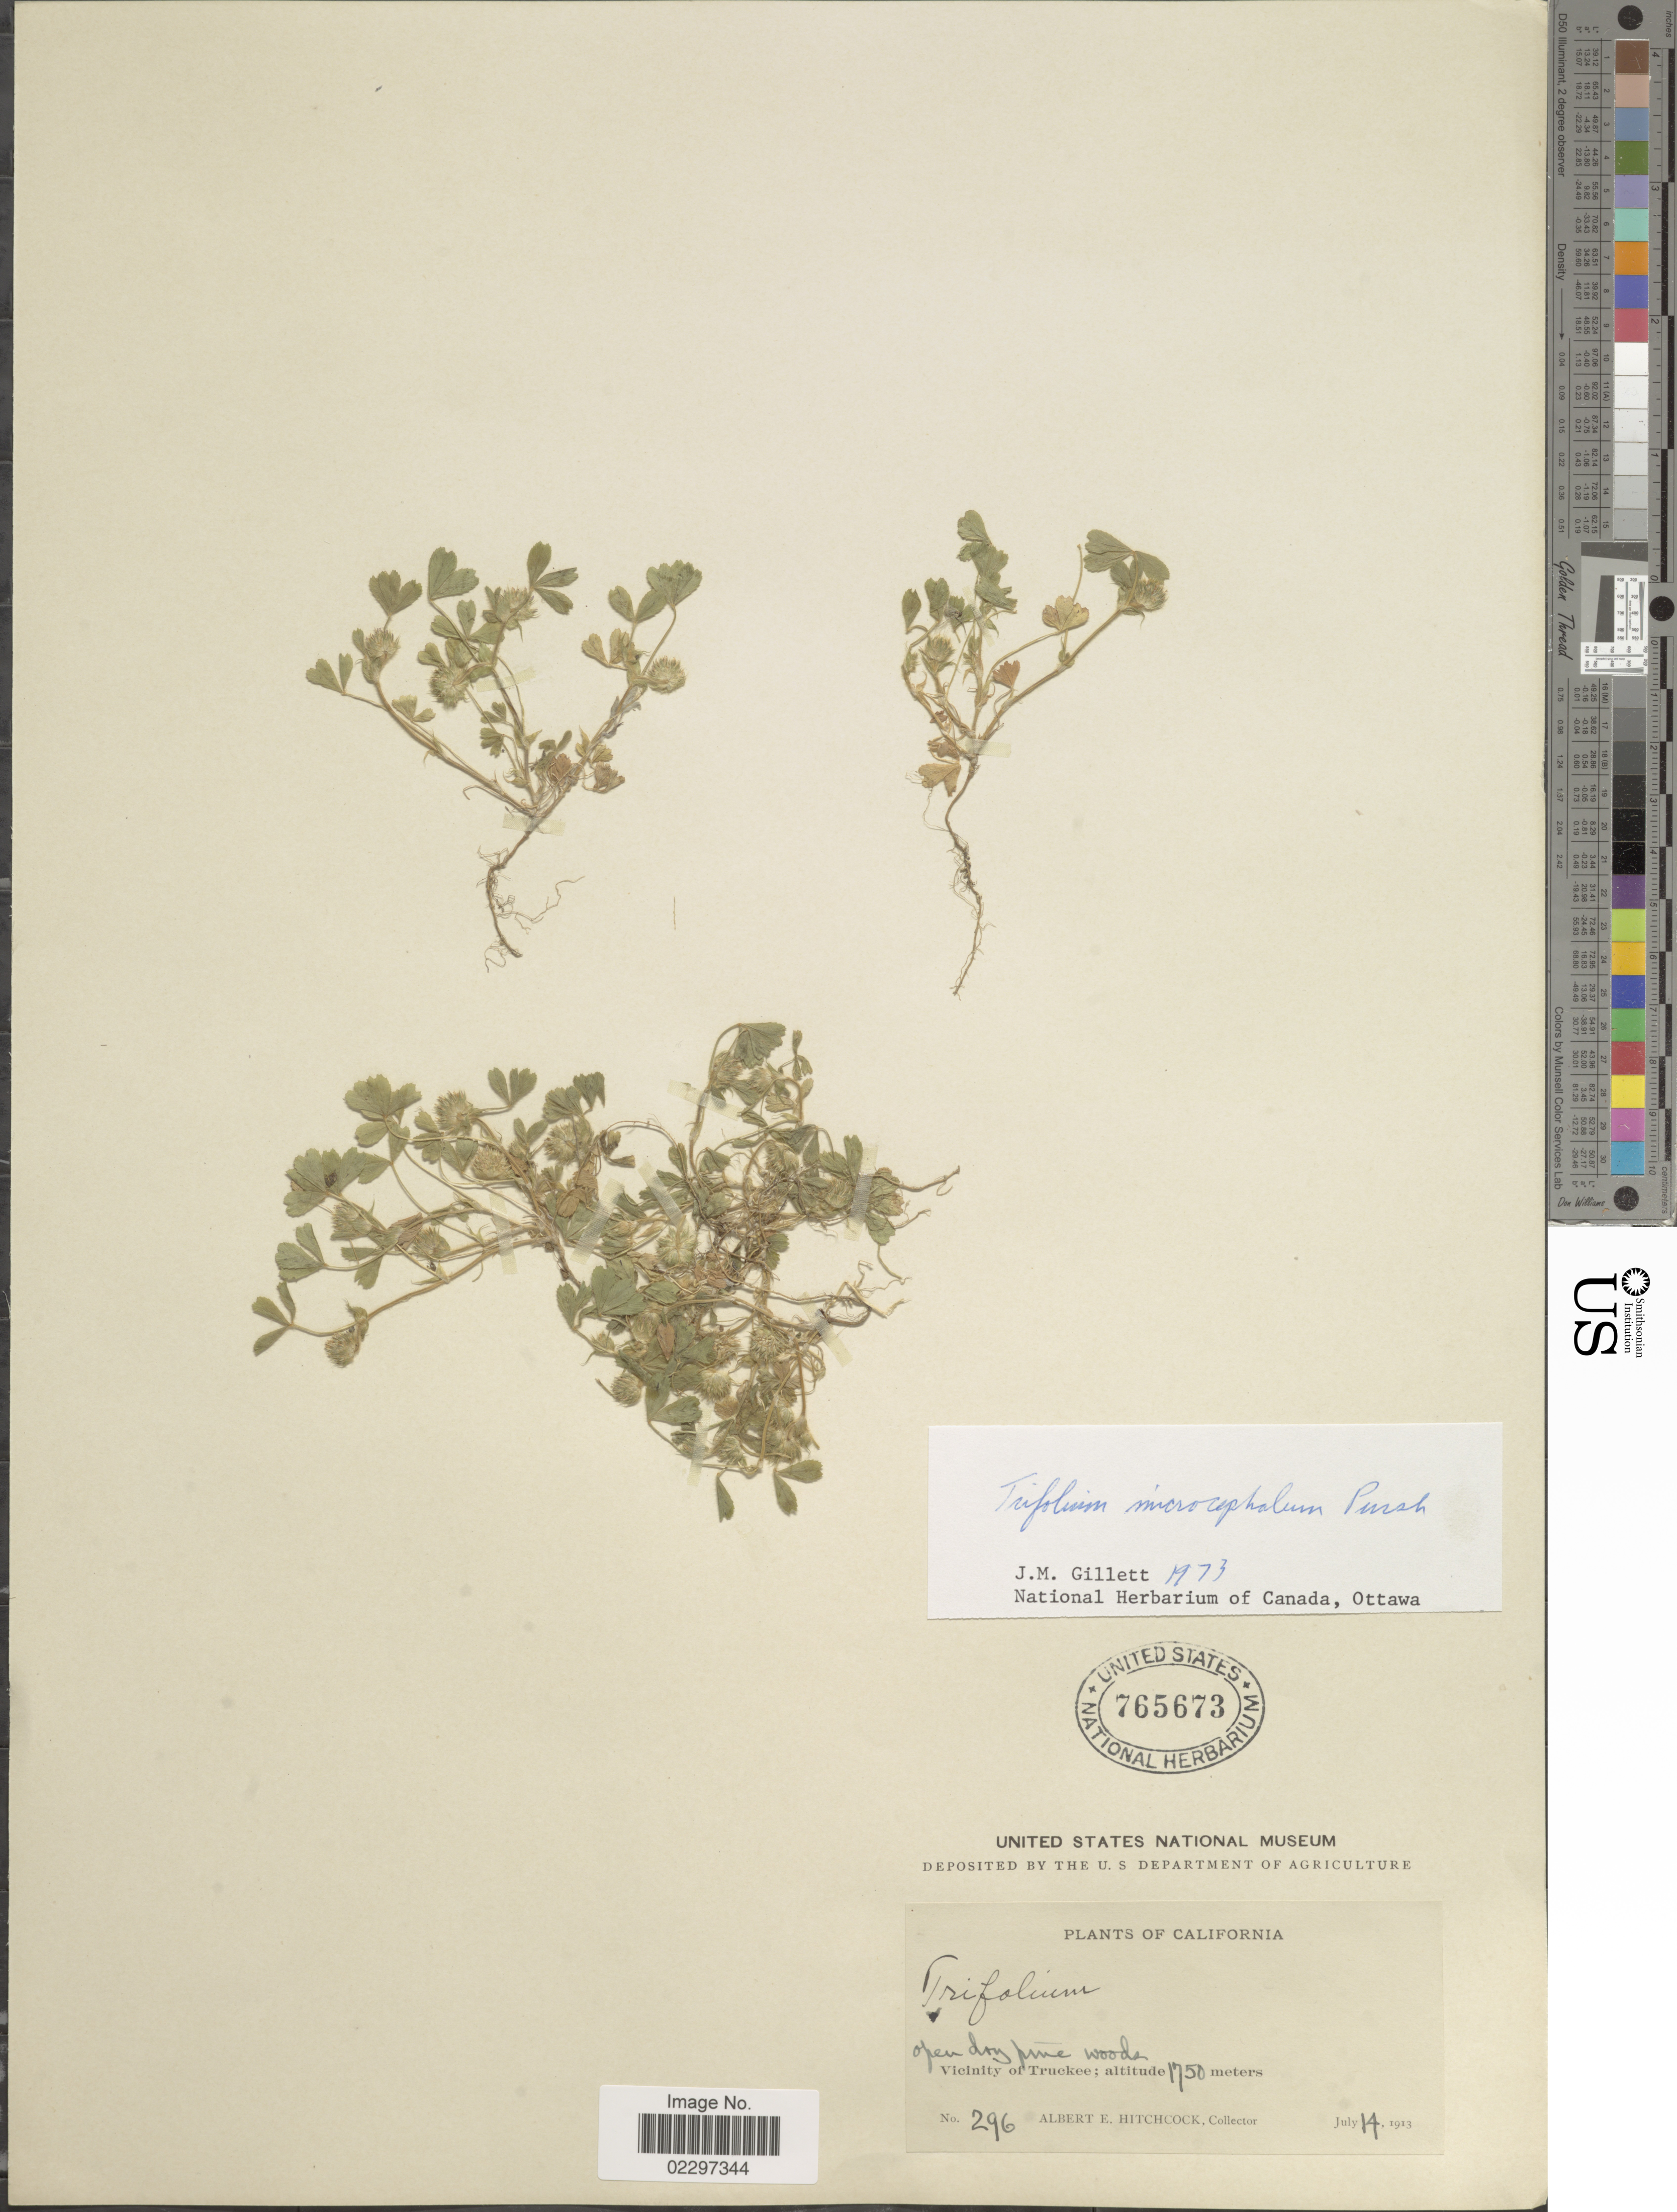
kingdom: Plantae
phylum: Tracheophyta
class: Magnoliopsida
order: Fabales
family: Fabaceae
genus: Trifolium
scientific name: Trifolium microcephalum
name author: Pursh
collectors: A. Hitchcock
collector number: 296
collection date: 1913-07-14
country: United States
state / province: California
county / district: Nevada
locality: Vicinity of Truckee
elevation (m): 1750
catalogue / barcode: US 765673